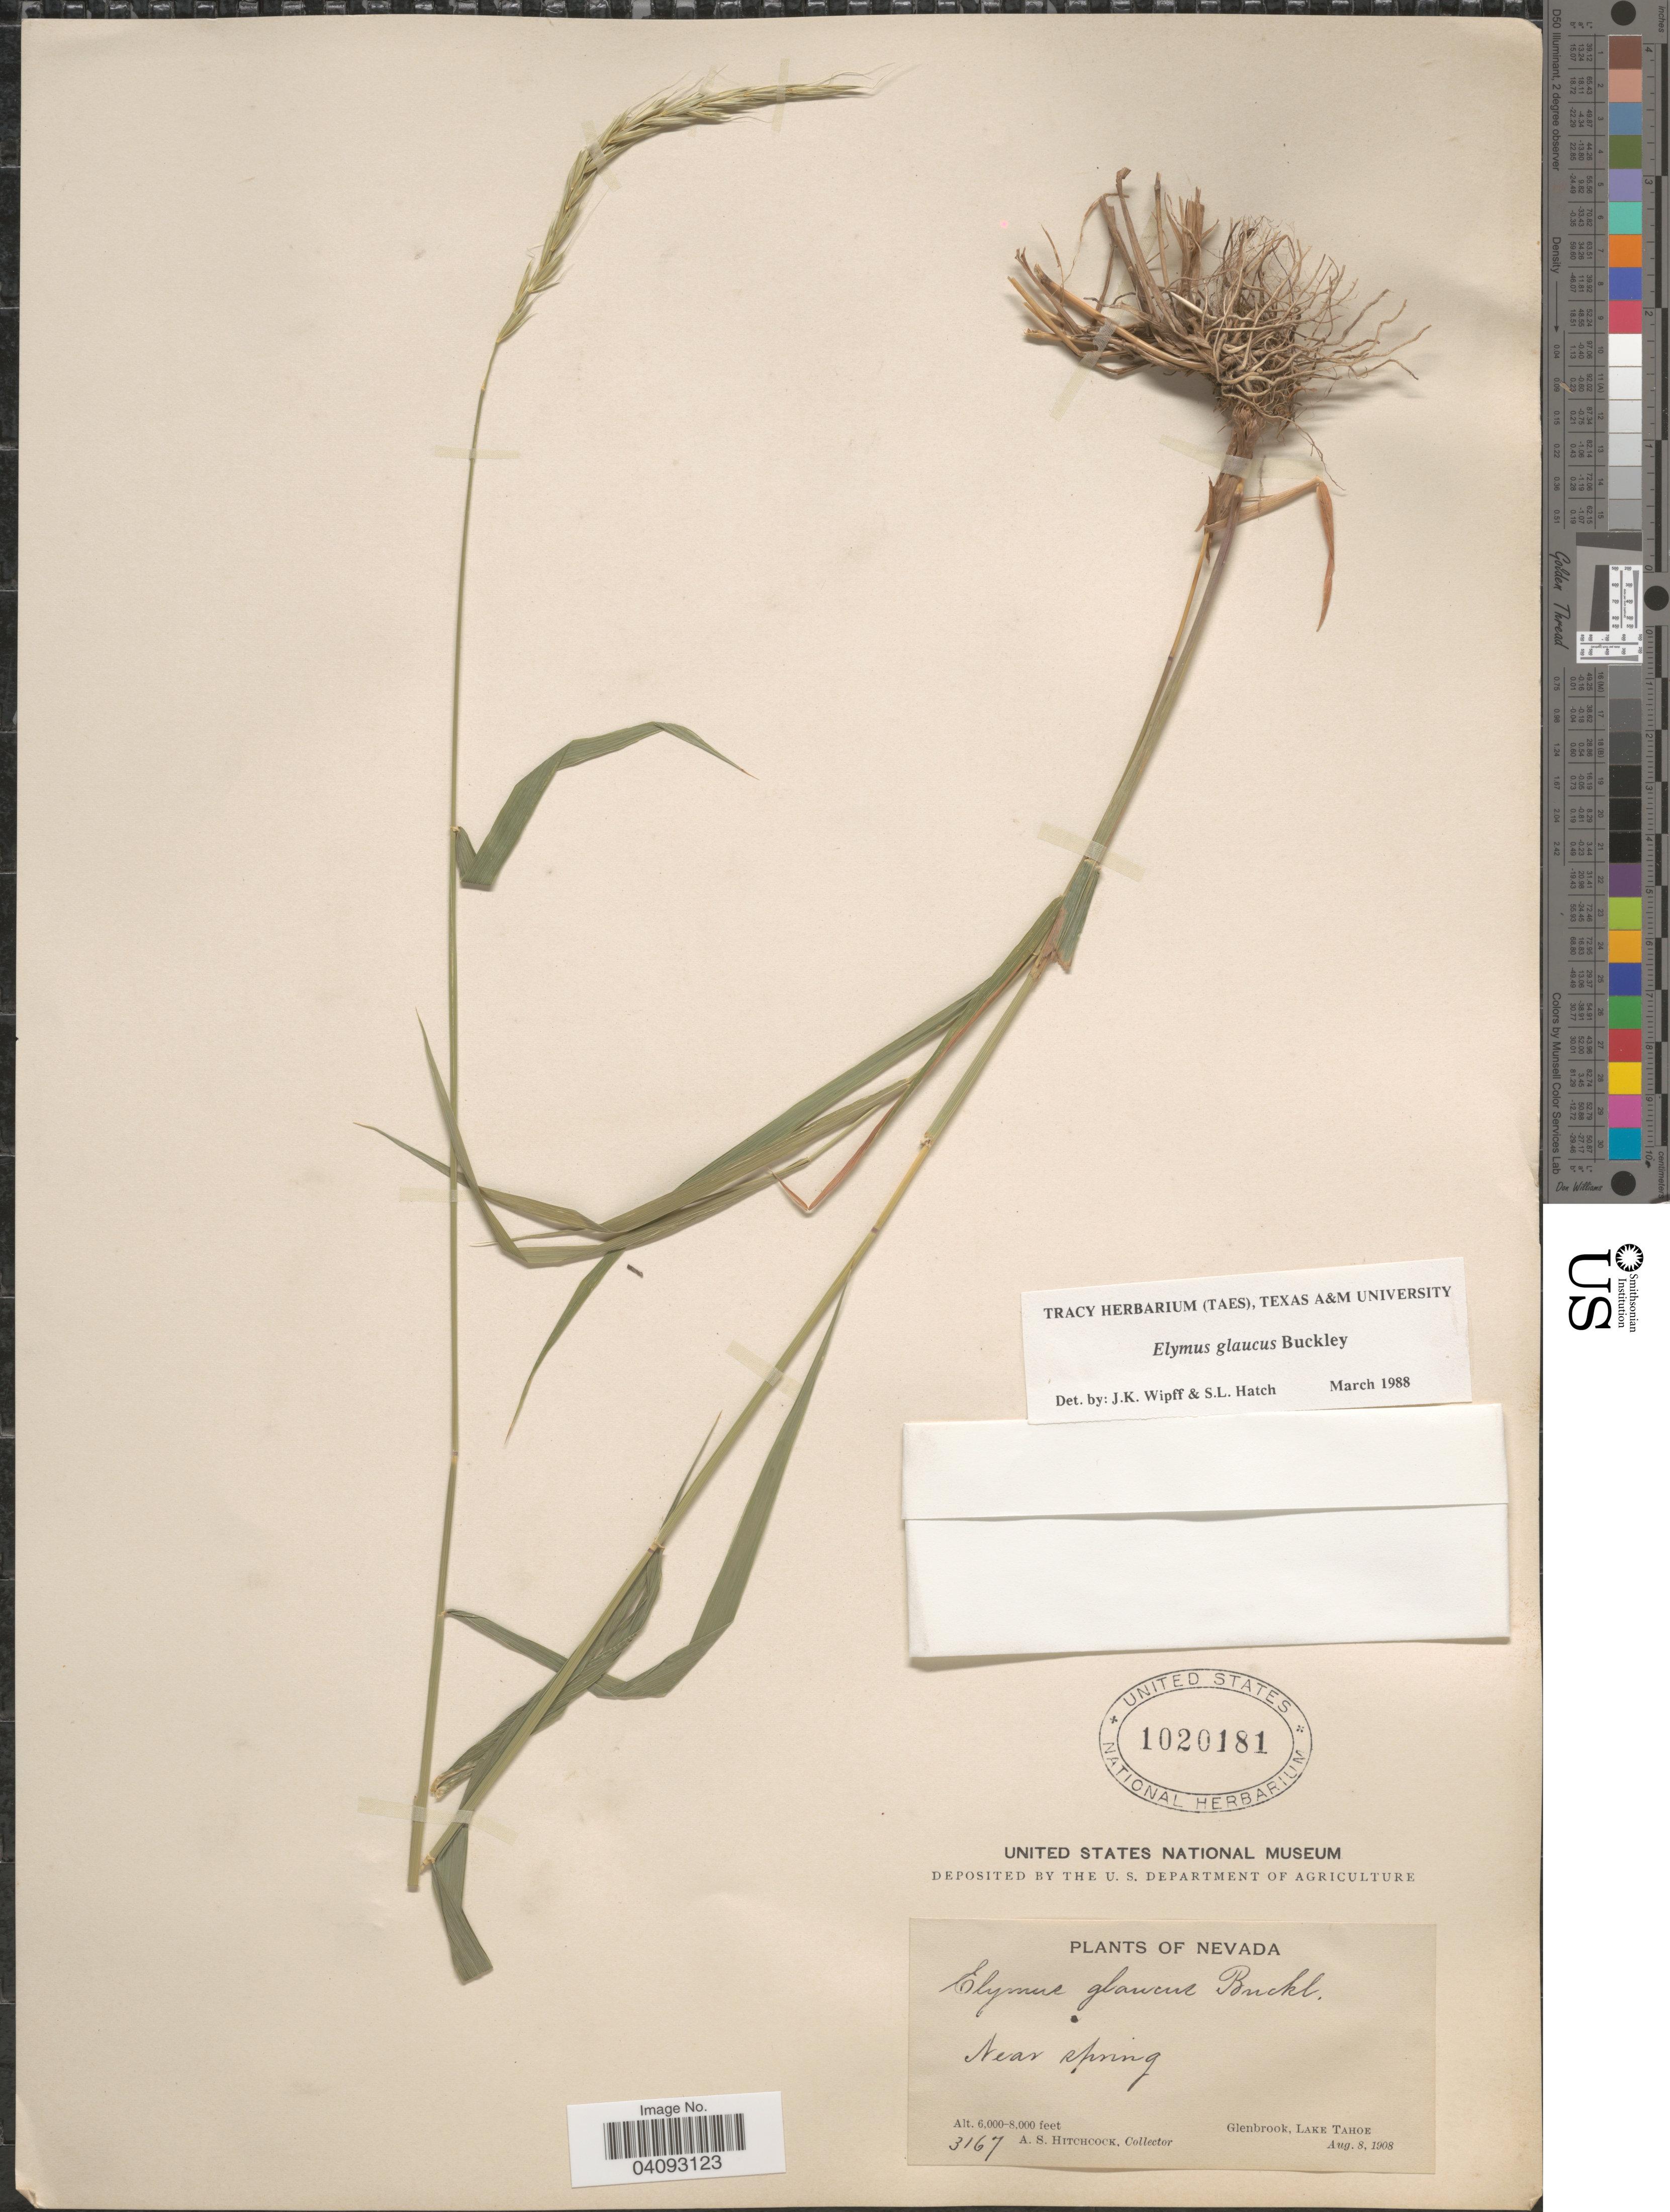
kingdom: Plantae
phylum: Tracheophyta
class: Liliopsida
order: Poales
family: Poaceae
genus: Elymus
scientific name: Elymus glaucus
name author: Buckley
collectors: A. S. Hitchcock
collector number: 3167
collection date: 1908-08-08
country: United States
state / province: Nevada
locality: Near spring. Glenbrook, Lake Tahoe.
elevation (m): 1829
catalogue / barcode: US 1020181